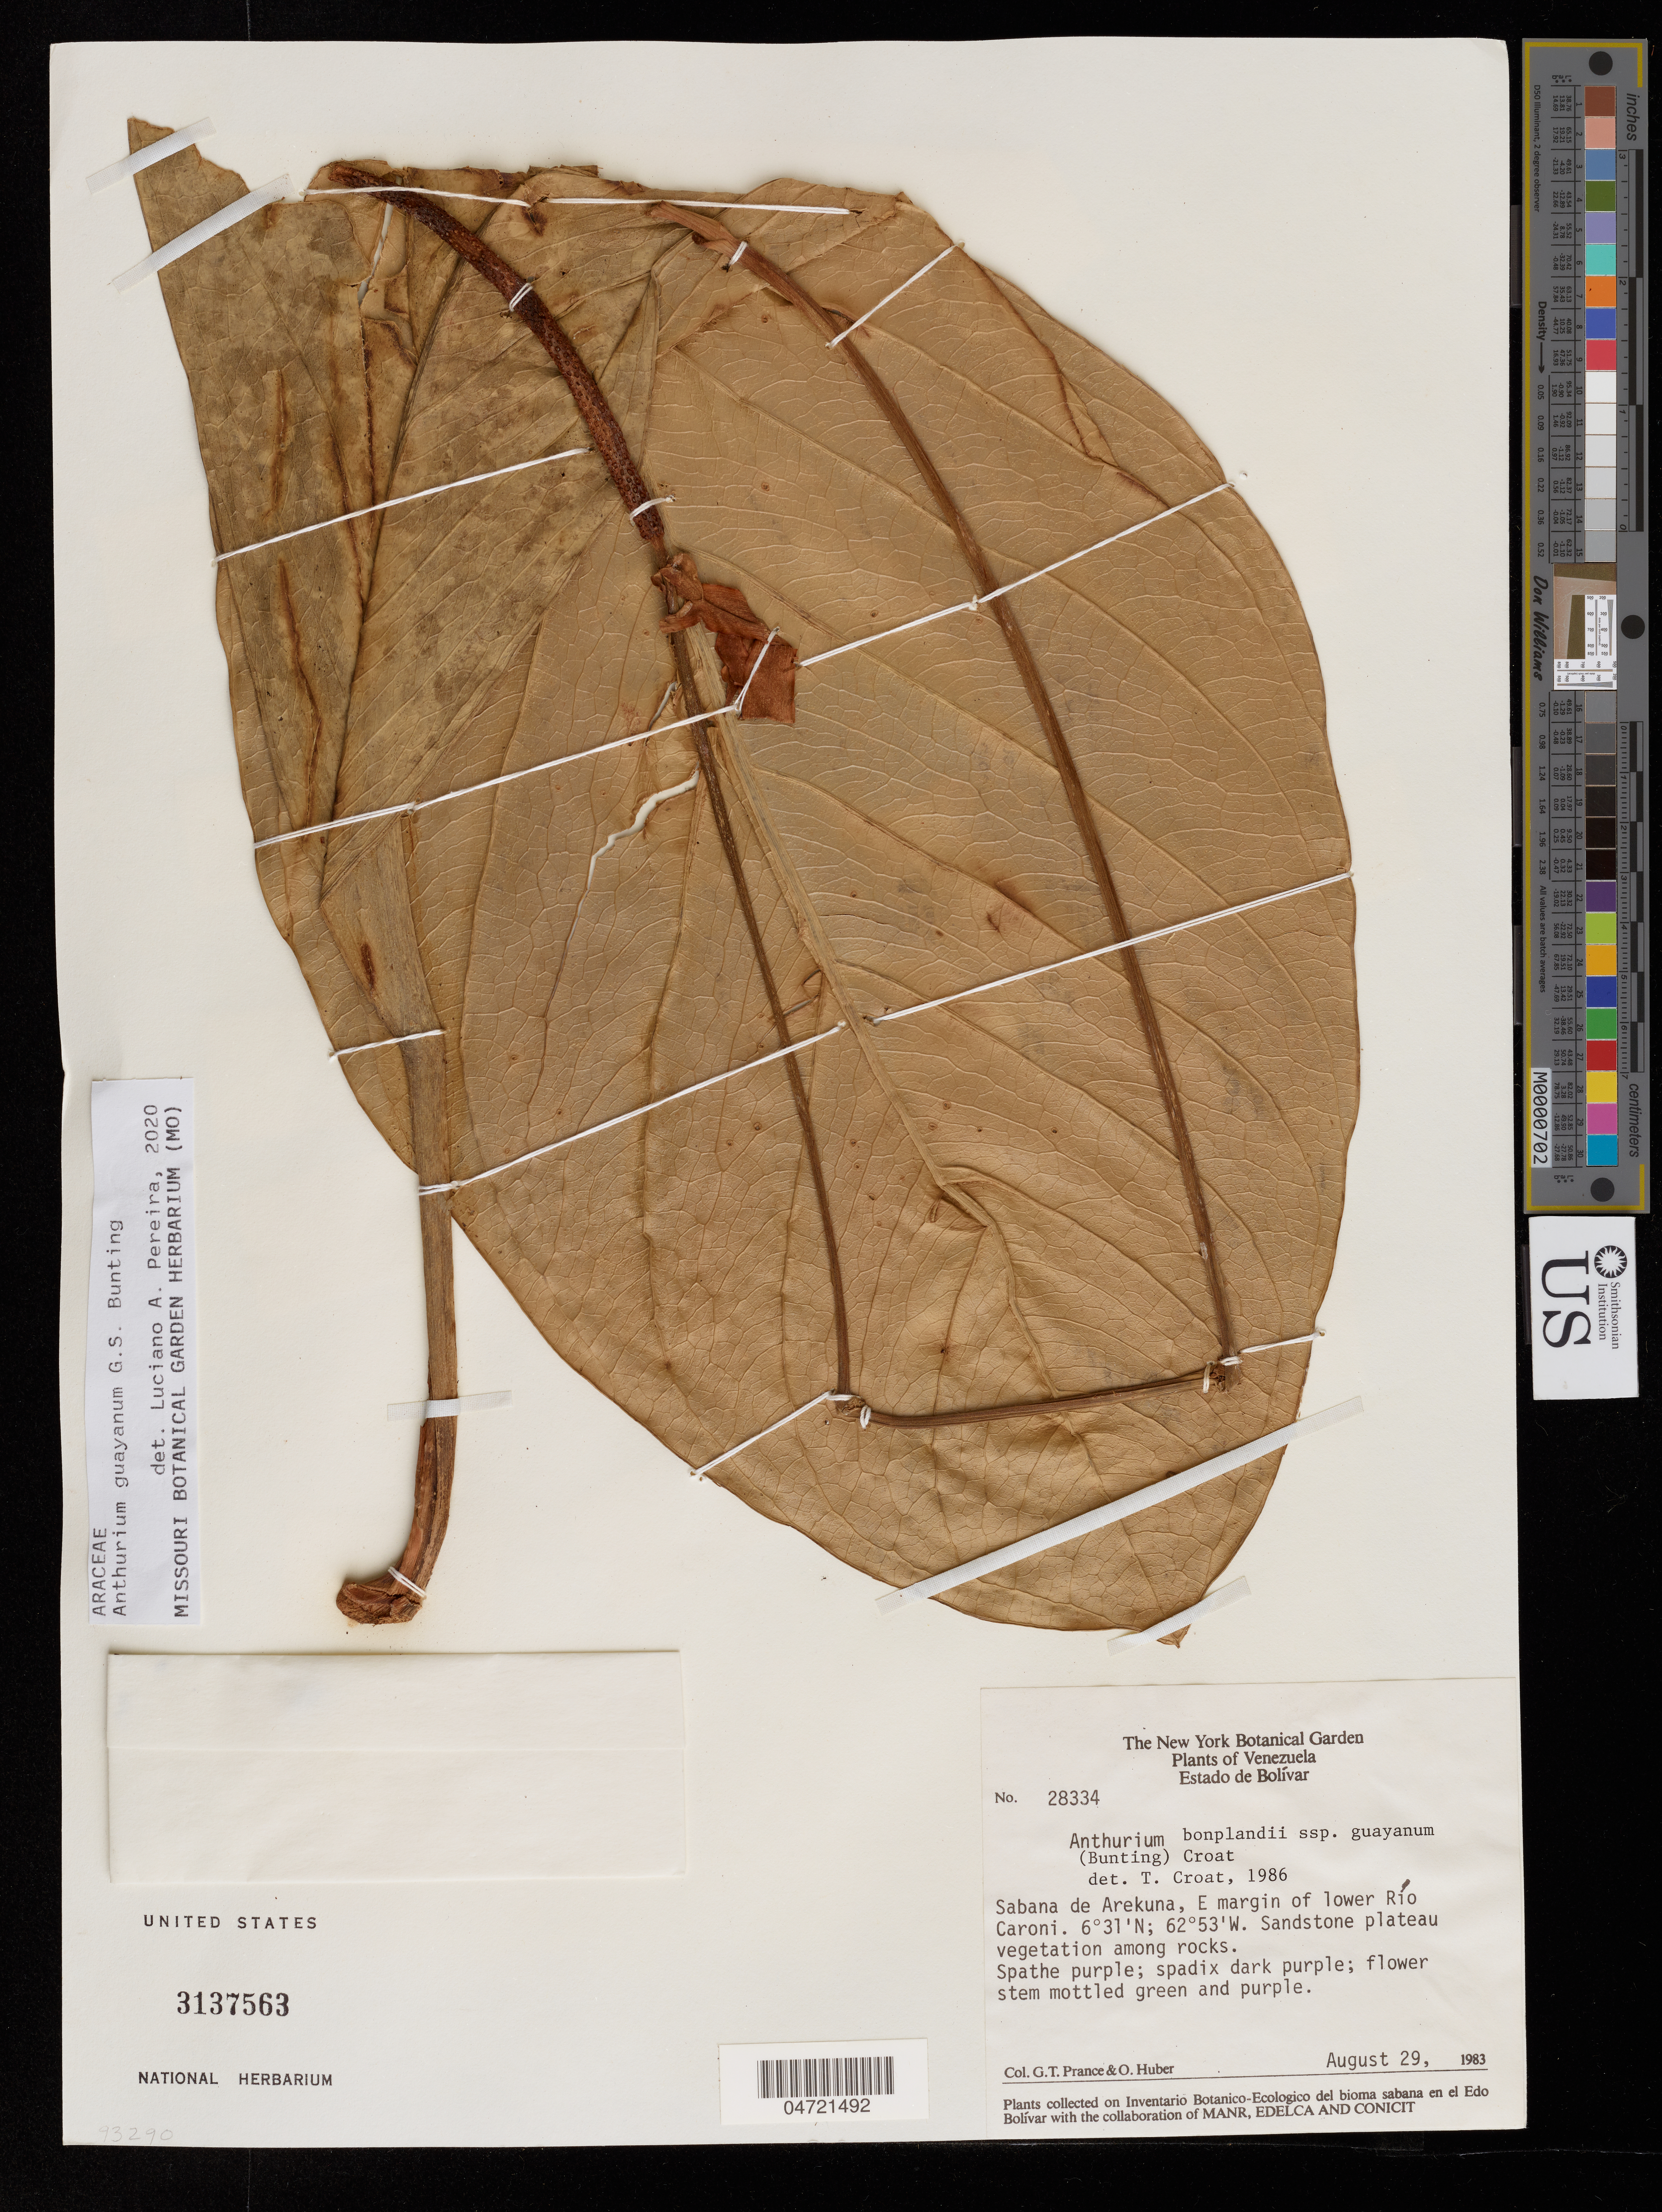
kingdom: Plantae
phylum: Tracheophyta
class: Liliopsida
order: Alismatales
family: Araceae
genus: Anthurium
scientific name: Anthurium guayanum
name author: G.S. Bunting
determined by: Pereira, Luciano Araujo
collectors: G. T. Prance & O. Huber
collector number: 28334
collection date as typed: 29-Aug-83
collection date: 1983-08-29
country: Venezuela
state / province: Bolívar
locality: Sabana de Arekuna, E margin of lower Río Caroní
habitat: Sandstone plateau vegetation among rocks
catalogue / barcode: US 3137563